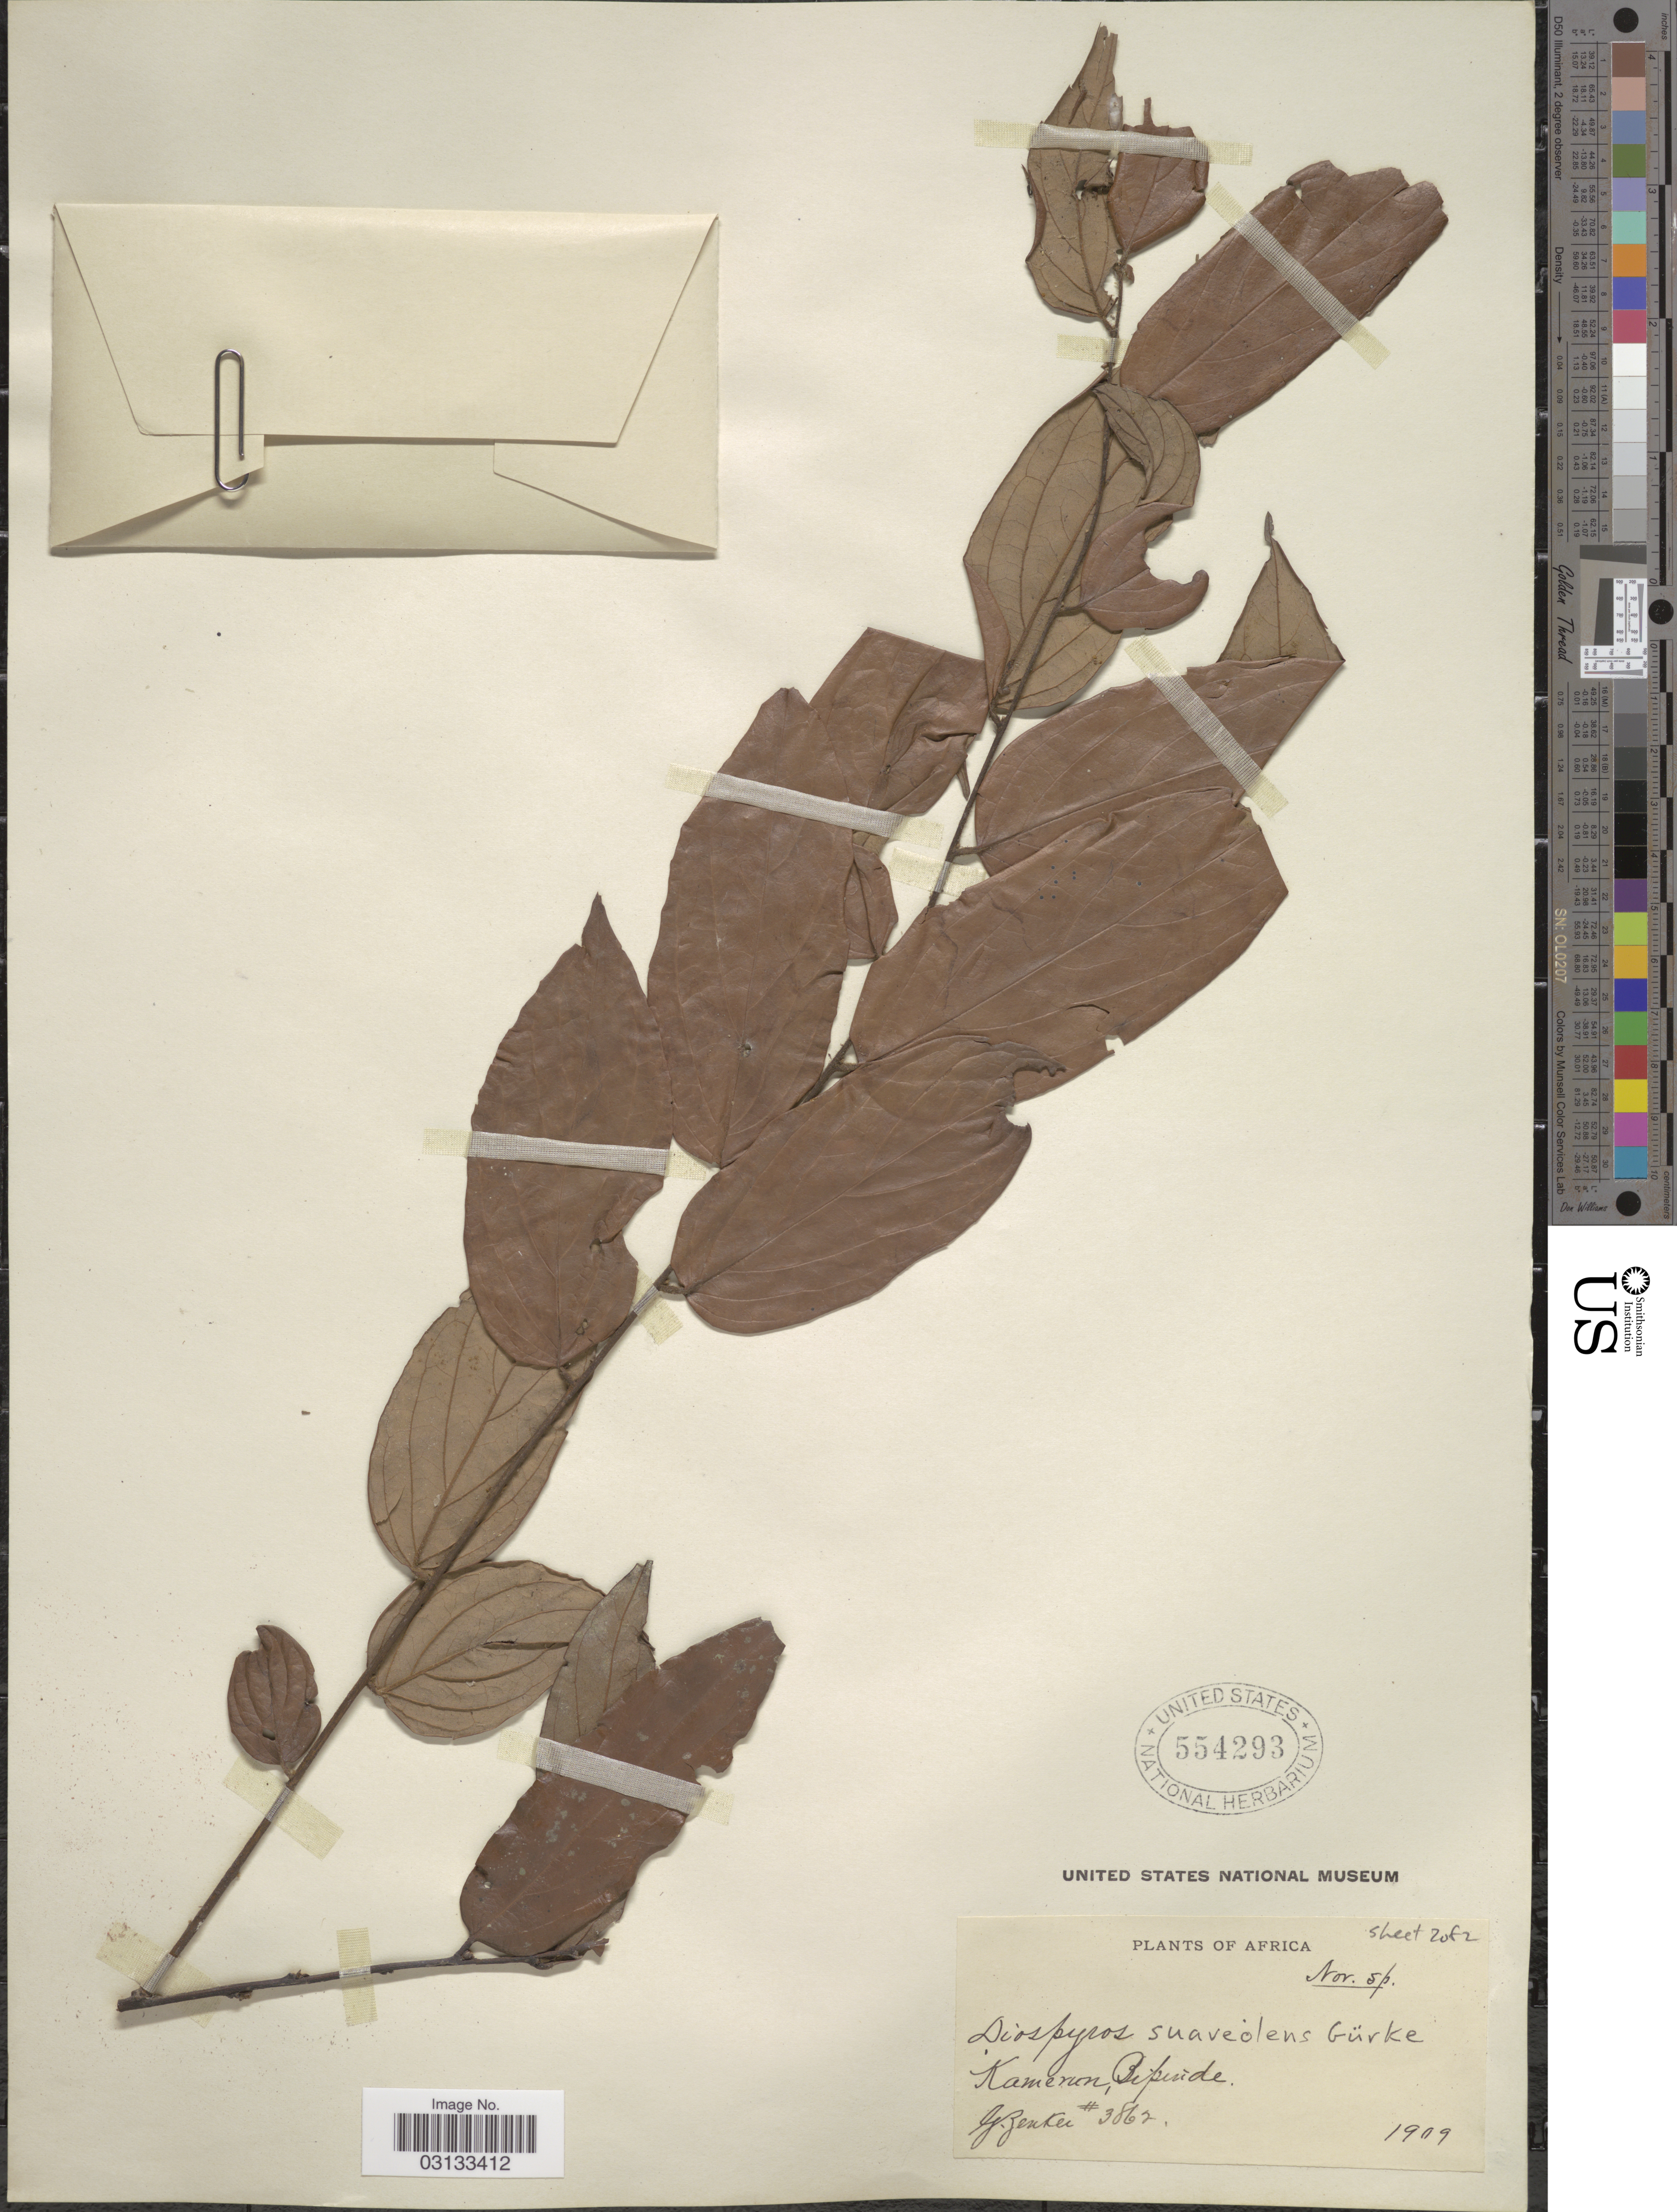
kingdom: Plantae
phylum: Tracheophyta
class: Magnoliopsida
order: Ericales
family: Ebenaceae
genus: Diospyros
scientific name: Diospyros suaveolens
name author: Gürke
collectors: G. A. Zenker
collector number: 3862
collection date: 1909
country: Cameroon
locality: Kamerun, Bipinde.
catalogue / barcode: US 554293